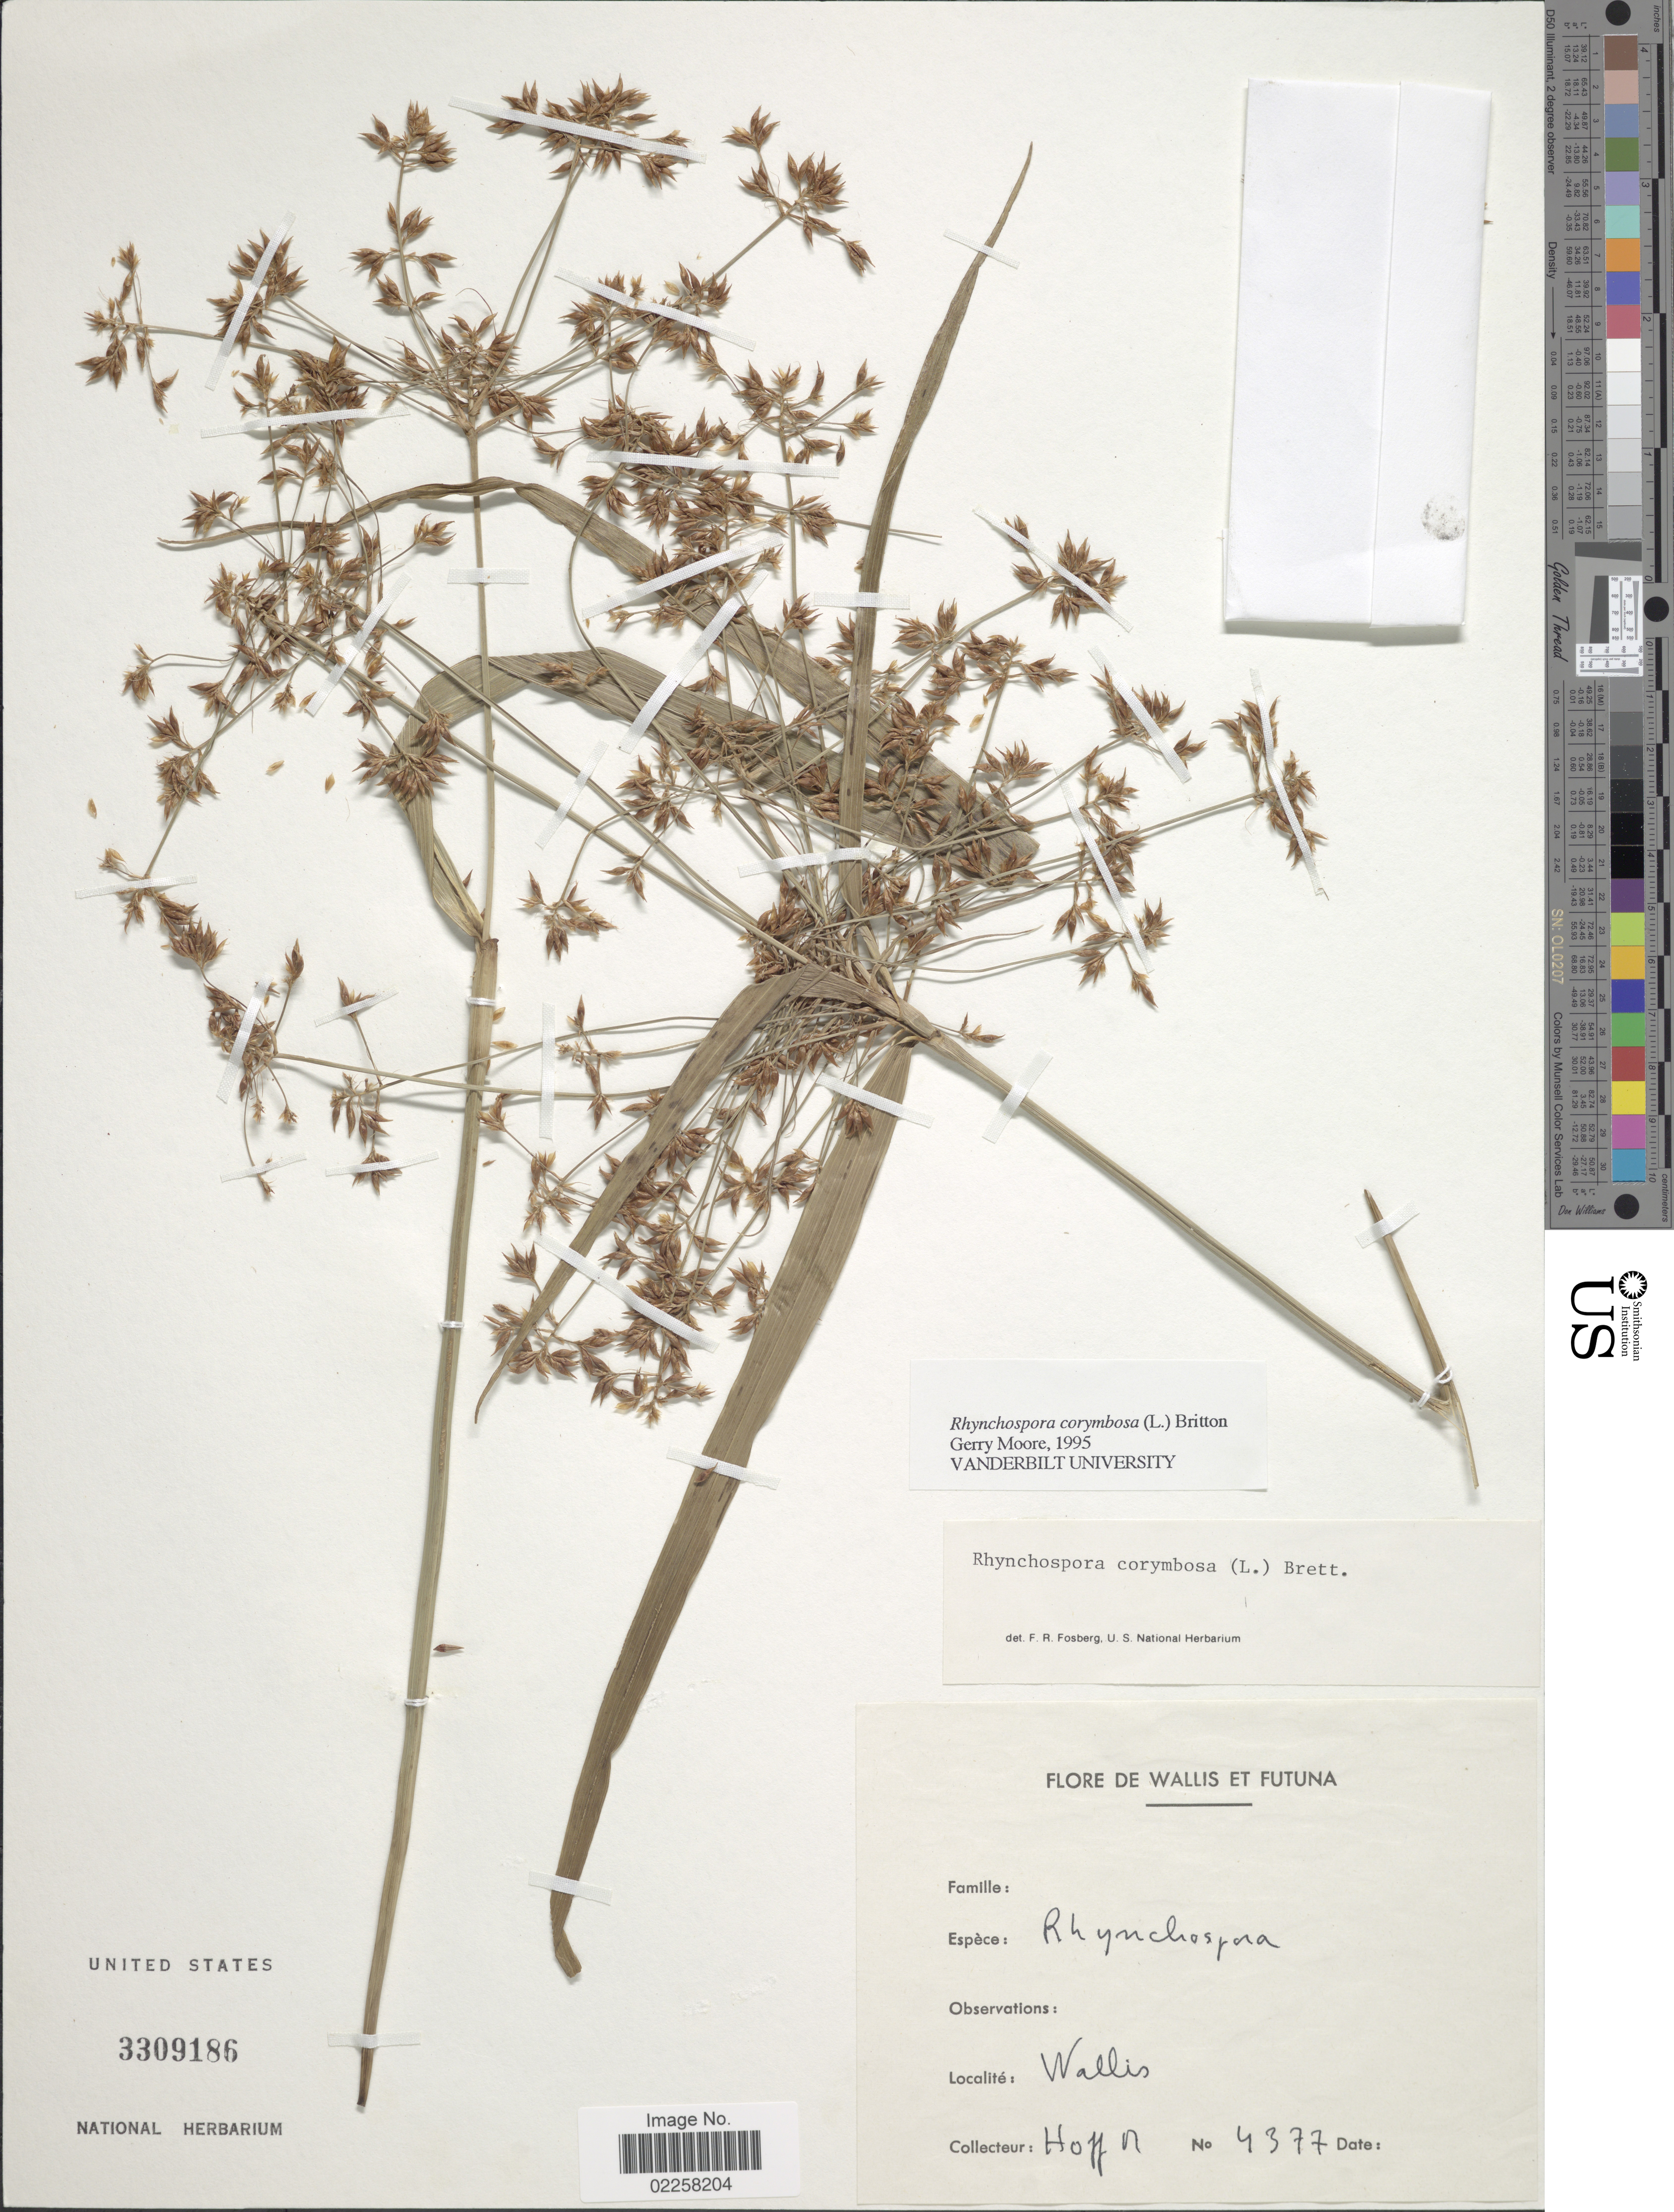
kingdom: Plantae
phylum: Tracheophyta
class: Liliopsida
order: Poales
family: Cyperaceae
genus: Rhynchospora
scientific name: Rhynchospora corymbosa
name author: (L.) Britton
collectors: N. Hoff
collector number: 4377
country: Wallis and Futuna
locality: Wallis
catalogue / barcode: US 3309186